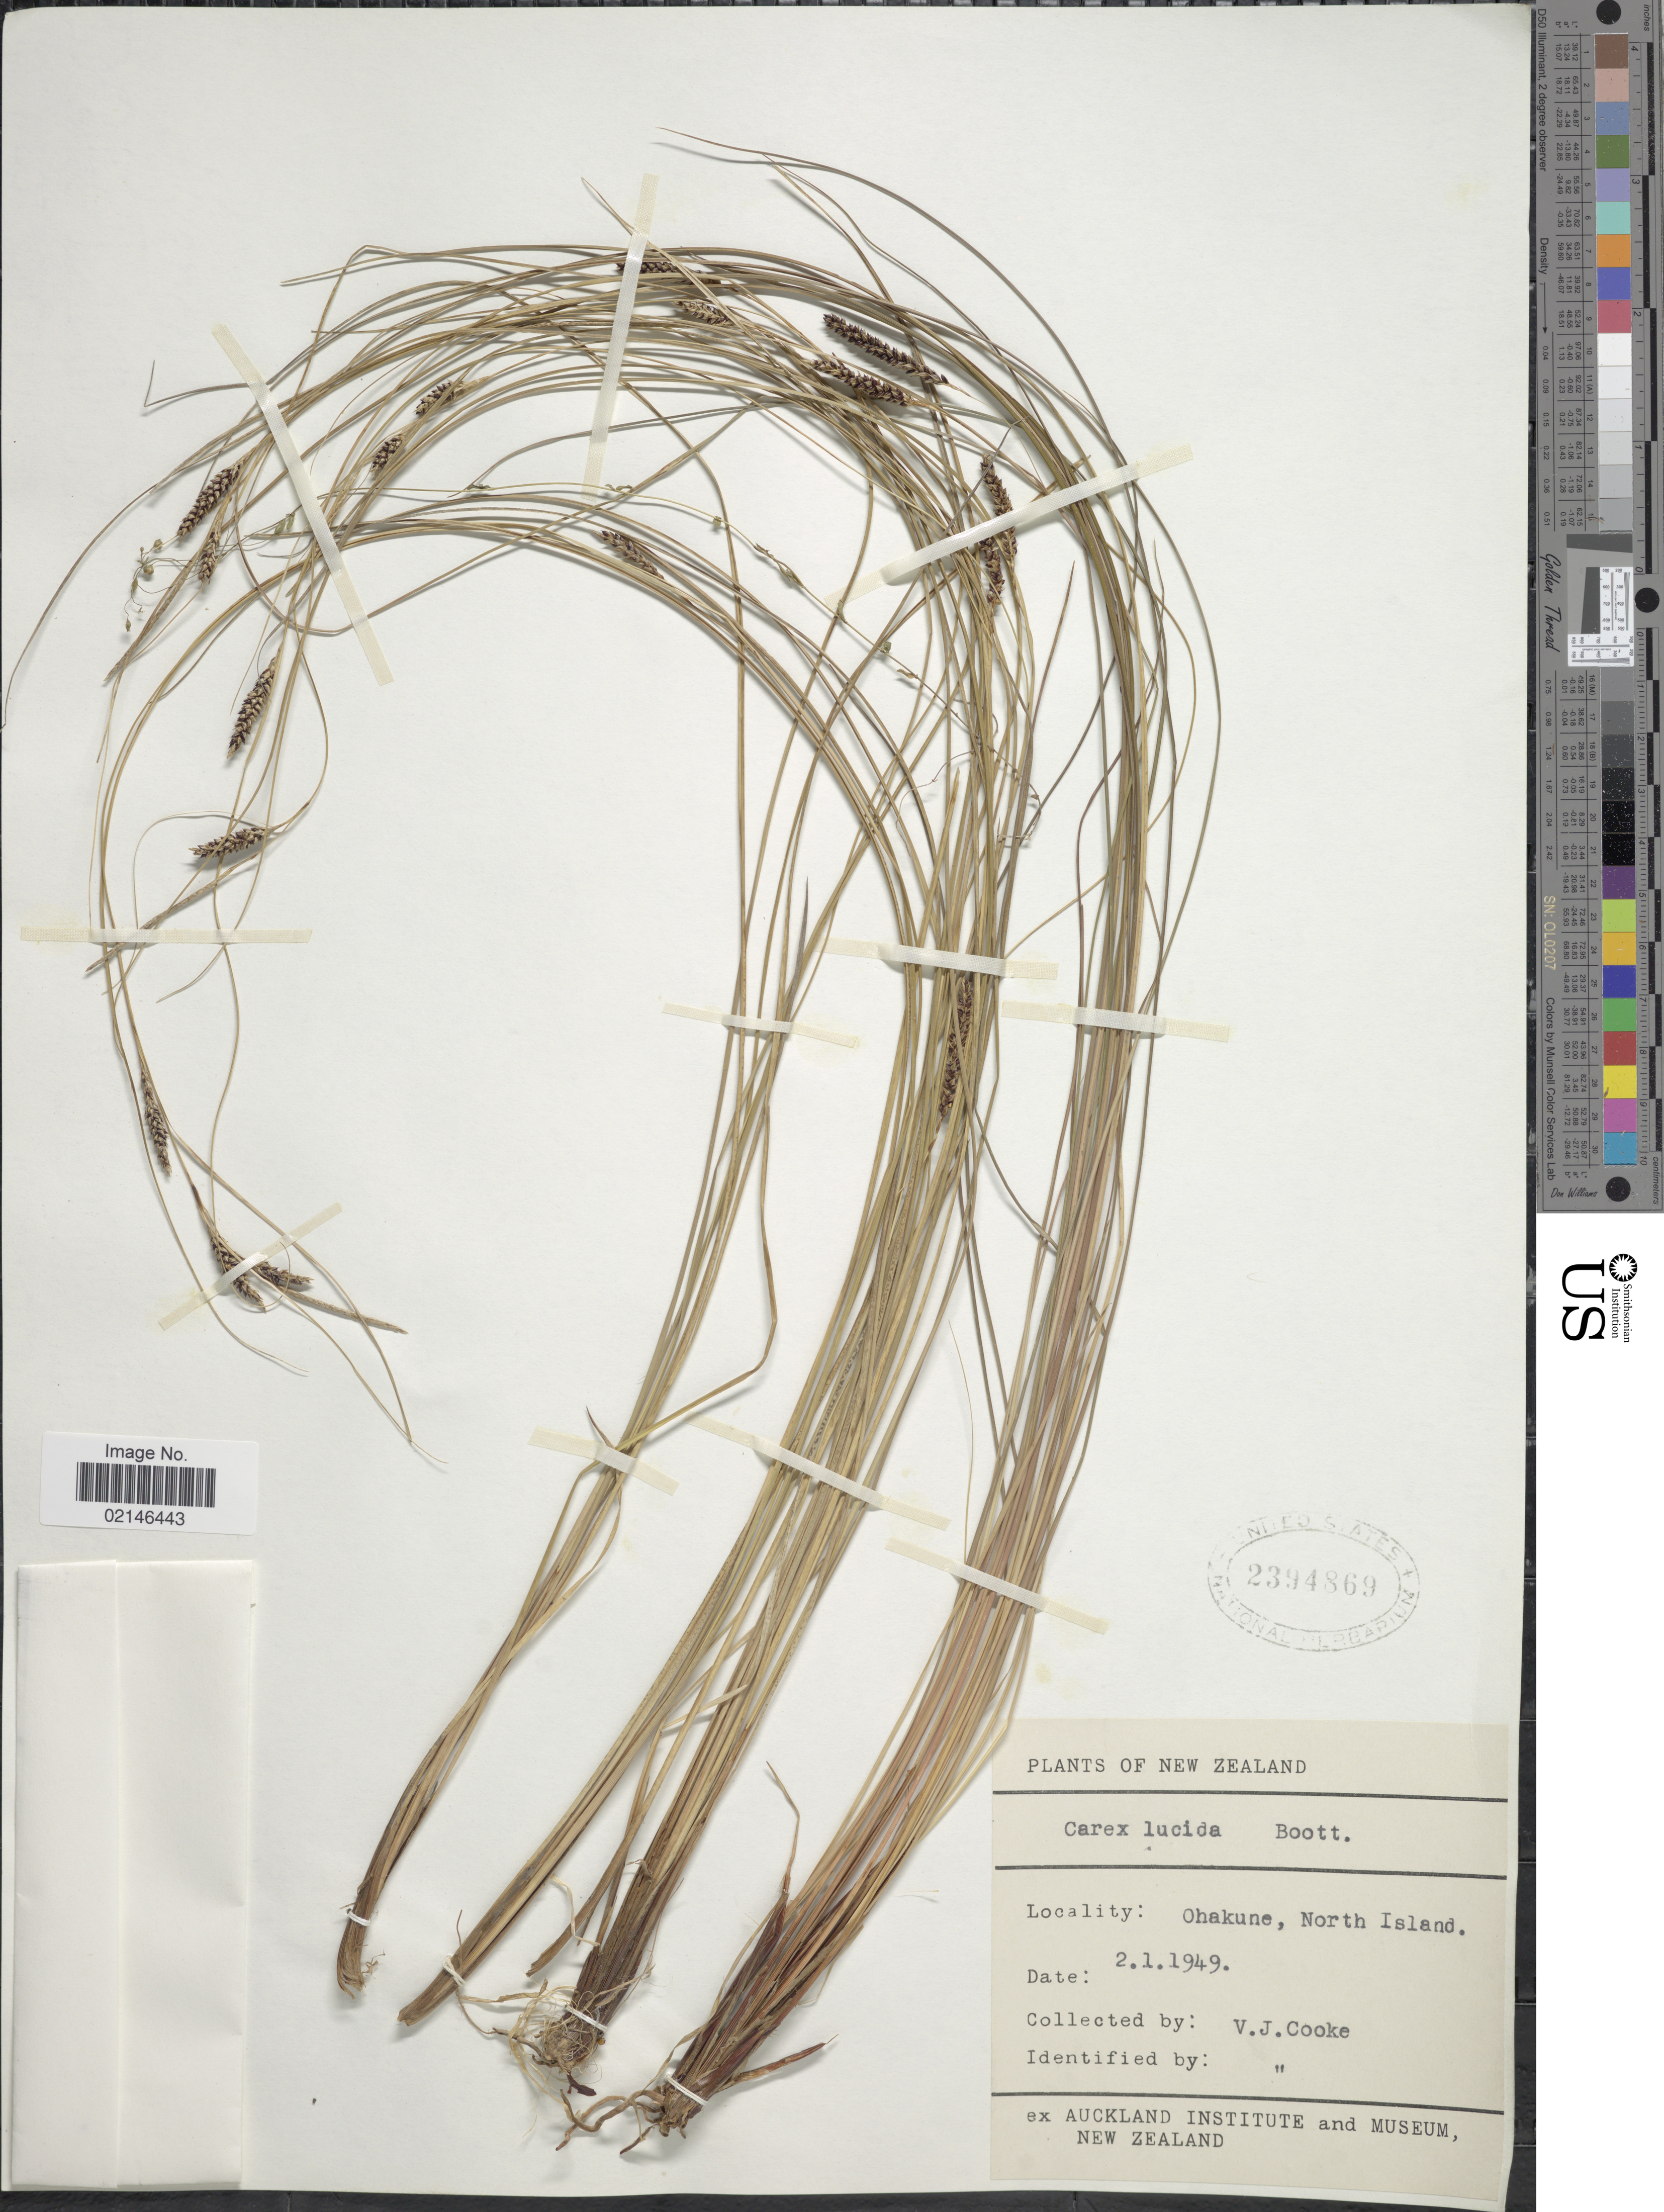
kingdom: Plantae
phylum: Tracheophyta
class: Liliopsida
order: Poales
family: Cyperaceae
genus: Carex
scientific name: Carex flagellifera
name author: Colenso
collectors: V. Cooke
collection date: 1949-01-02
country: New Zealand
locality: Ohakune, North Island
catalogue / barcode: US 2394869